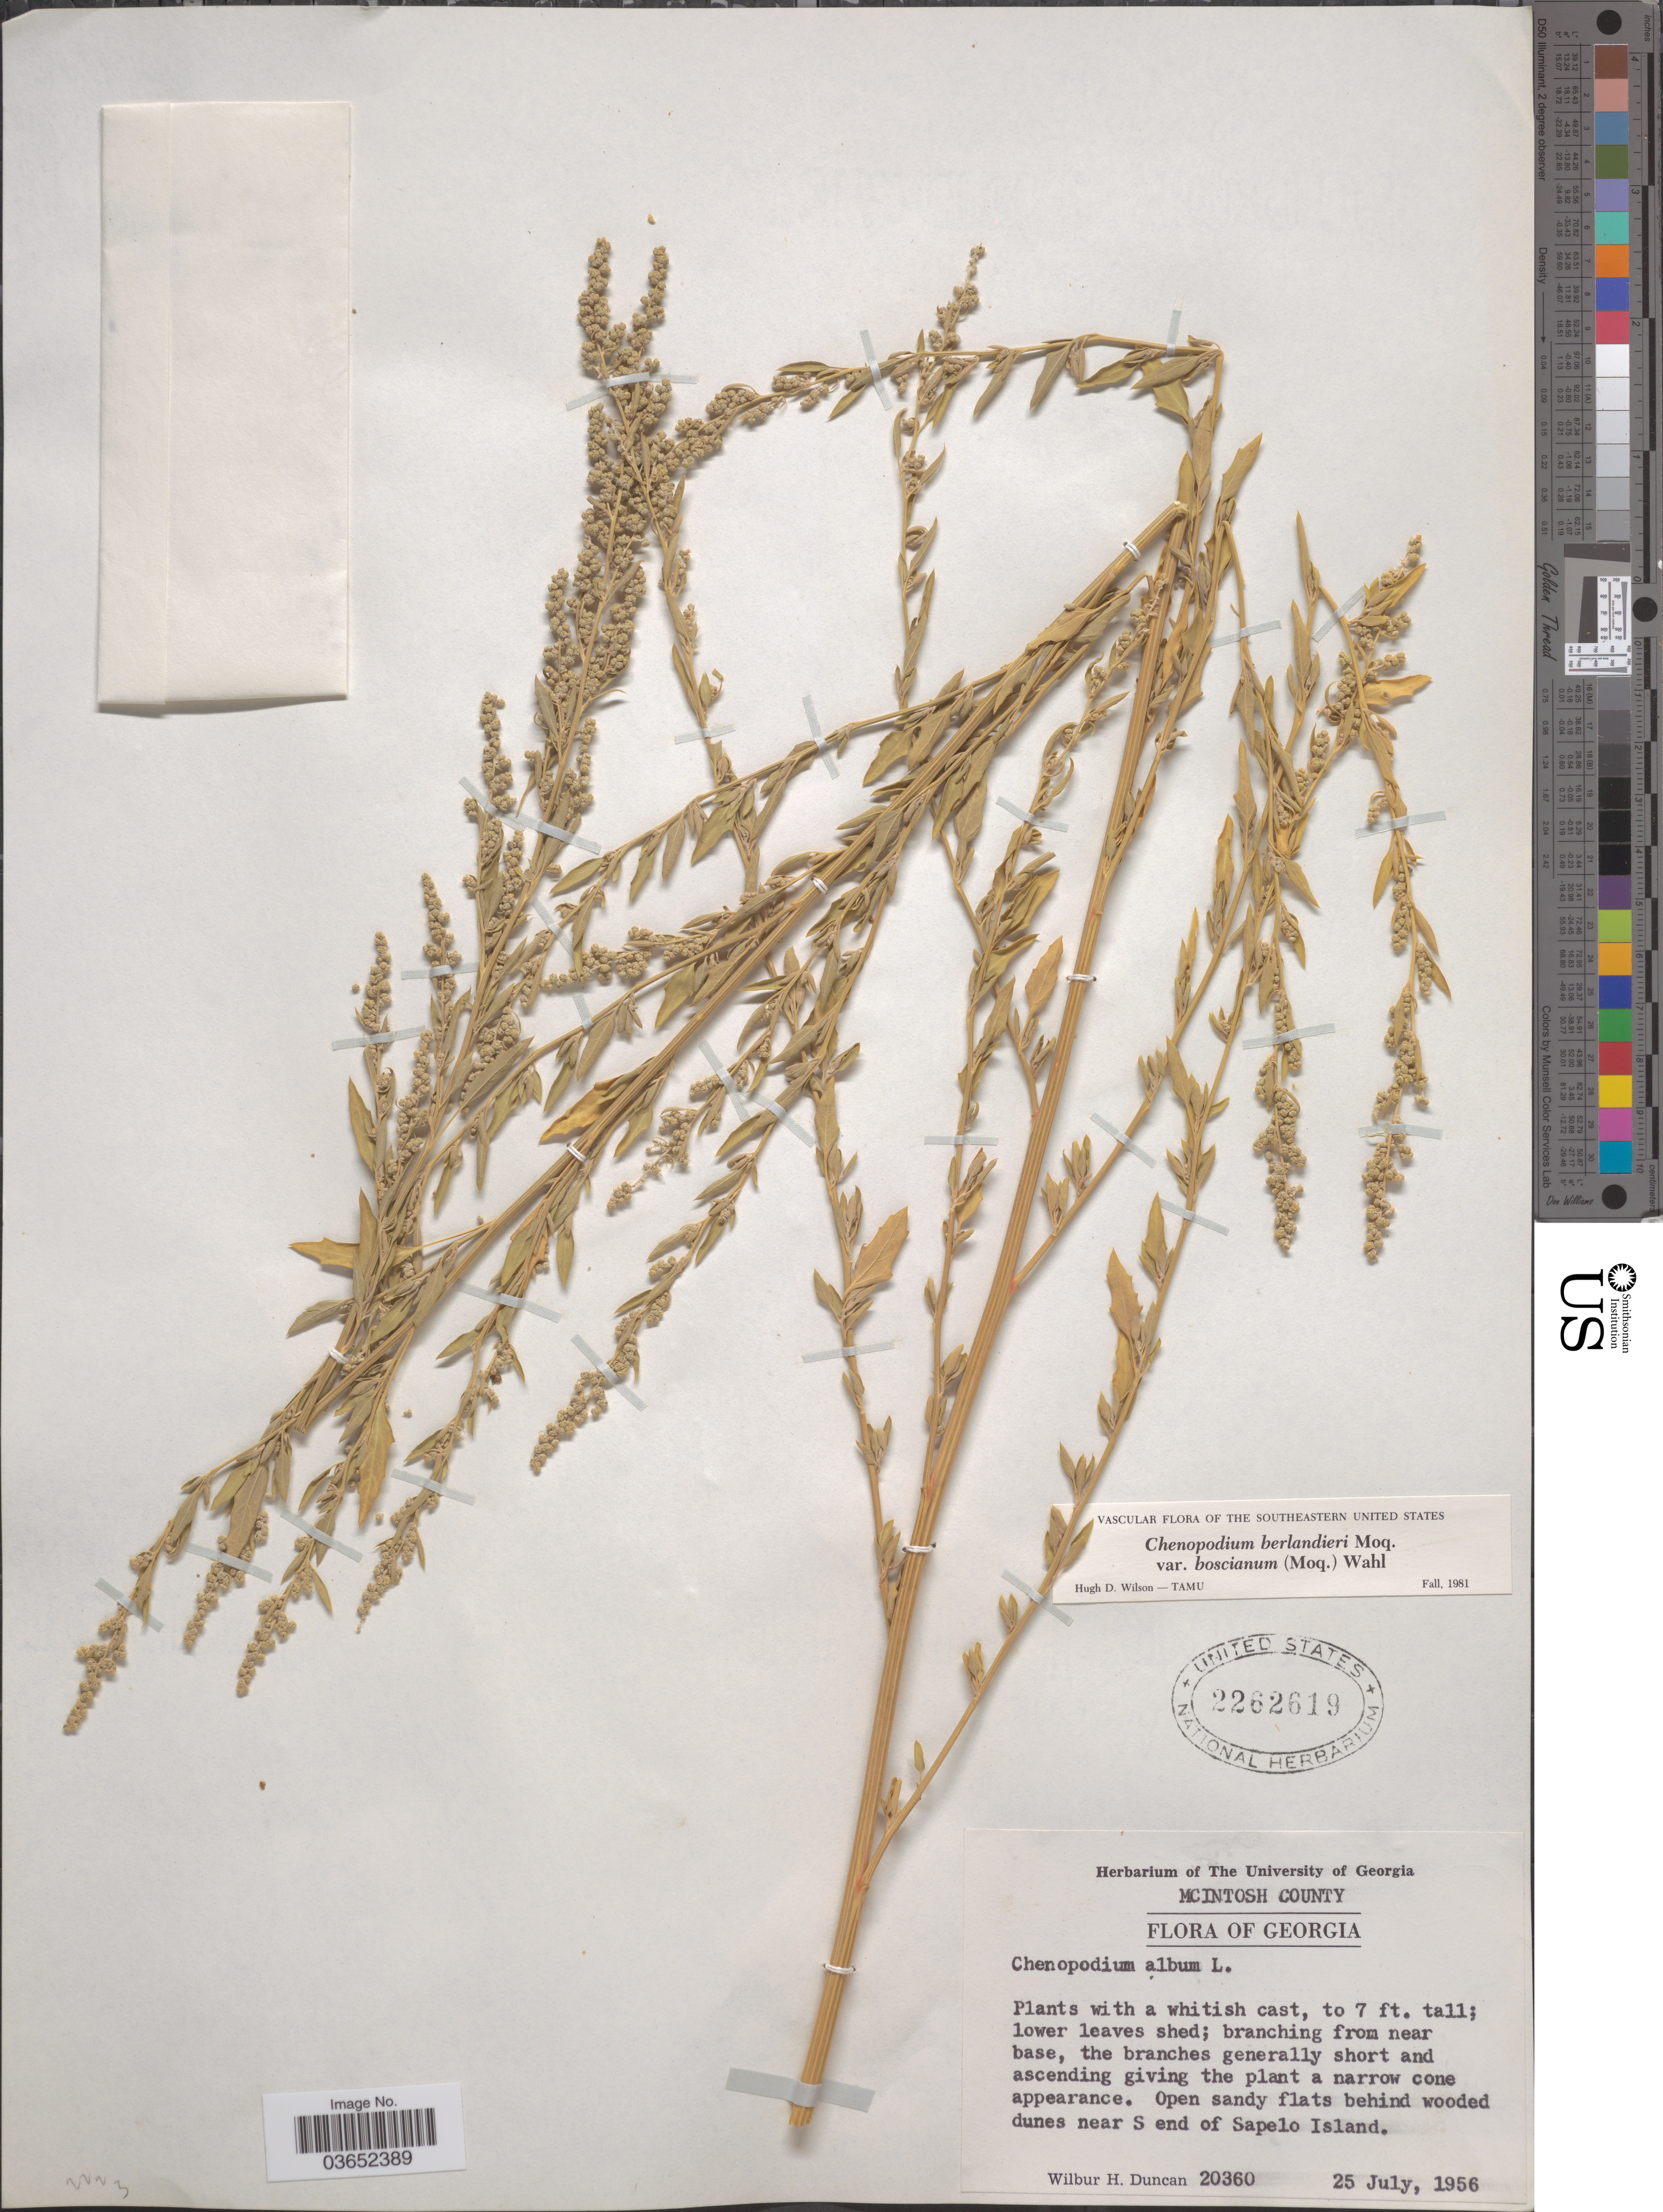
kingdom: Plantae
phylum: Tracheophyta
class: Magnoliopsida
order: Caryophyllales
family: Amaranthaceae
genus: Chenopodium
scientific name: Chenopodium berlandieri var. boscianum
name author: (Moq.) Wahl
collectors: W. H. Duncan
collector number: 20360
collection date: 1956-07-25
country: United States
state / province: Georgia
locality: McIntosh County. Open sandy flats behind wooded dunes near S end of Sapelo Island.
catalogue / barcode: US 2262619